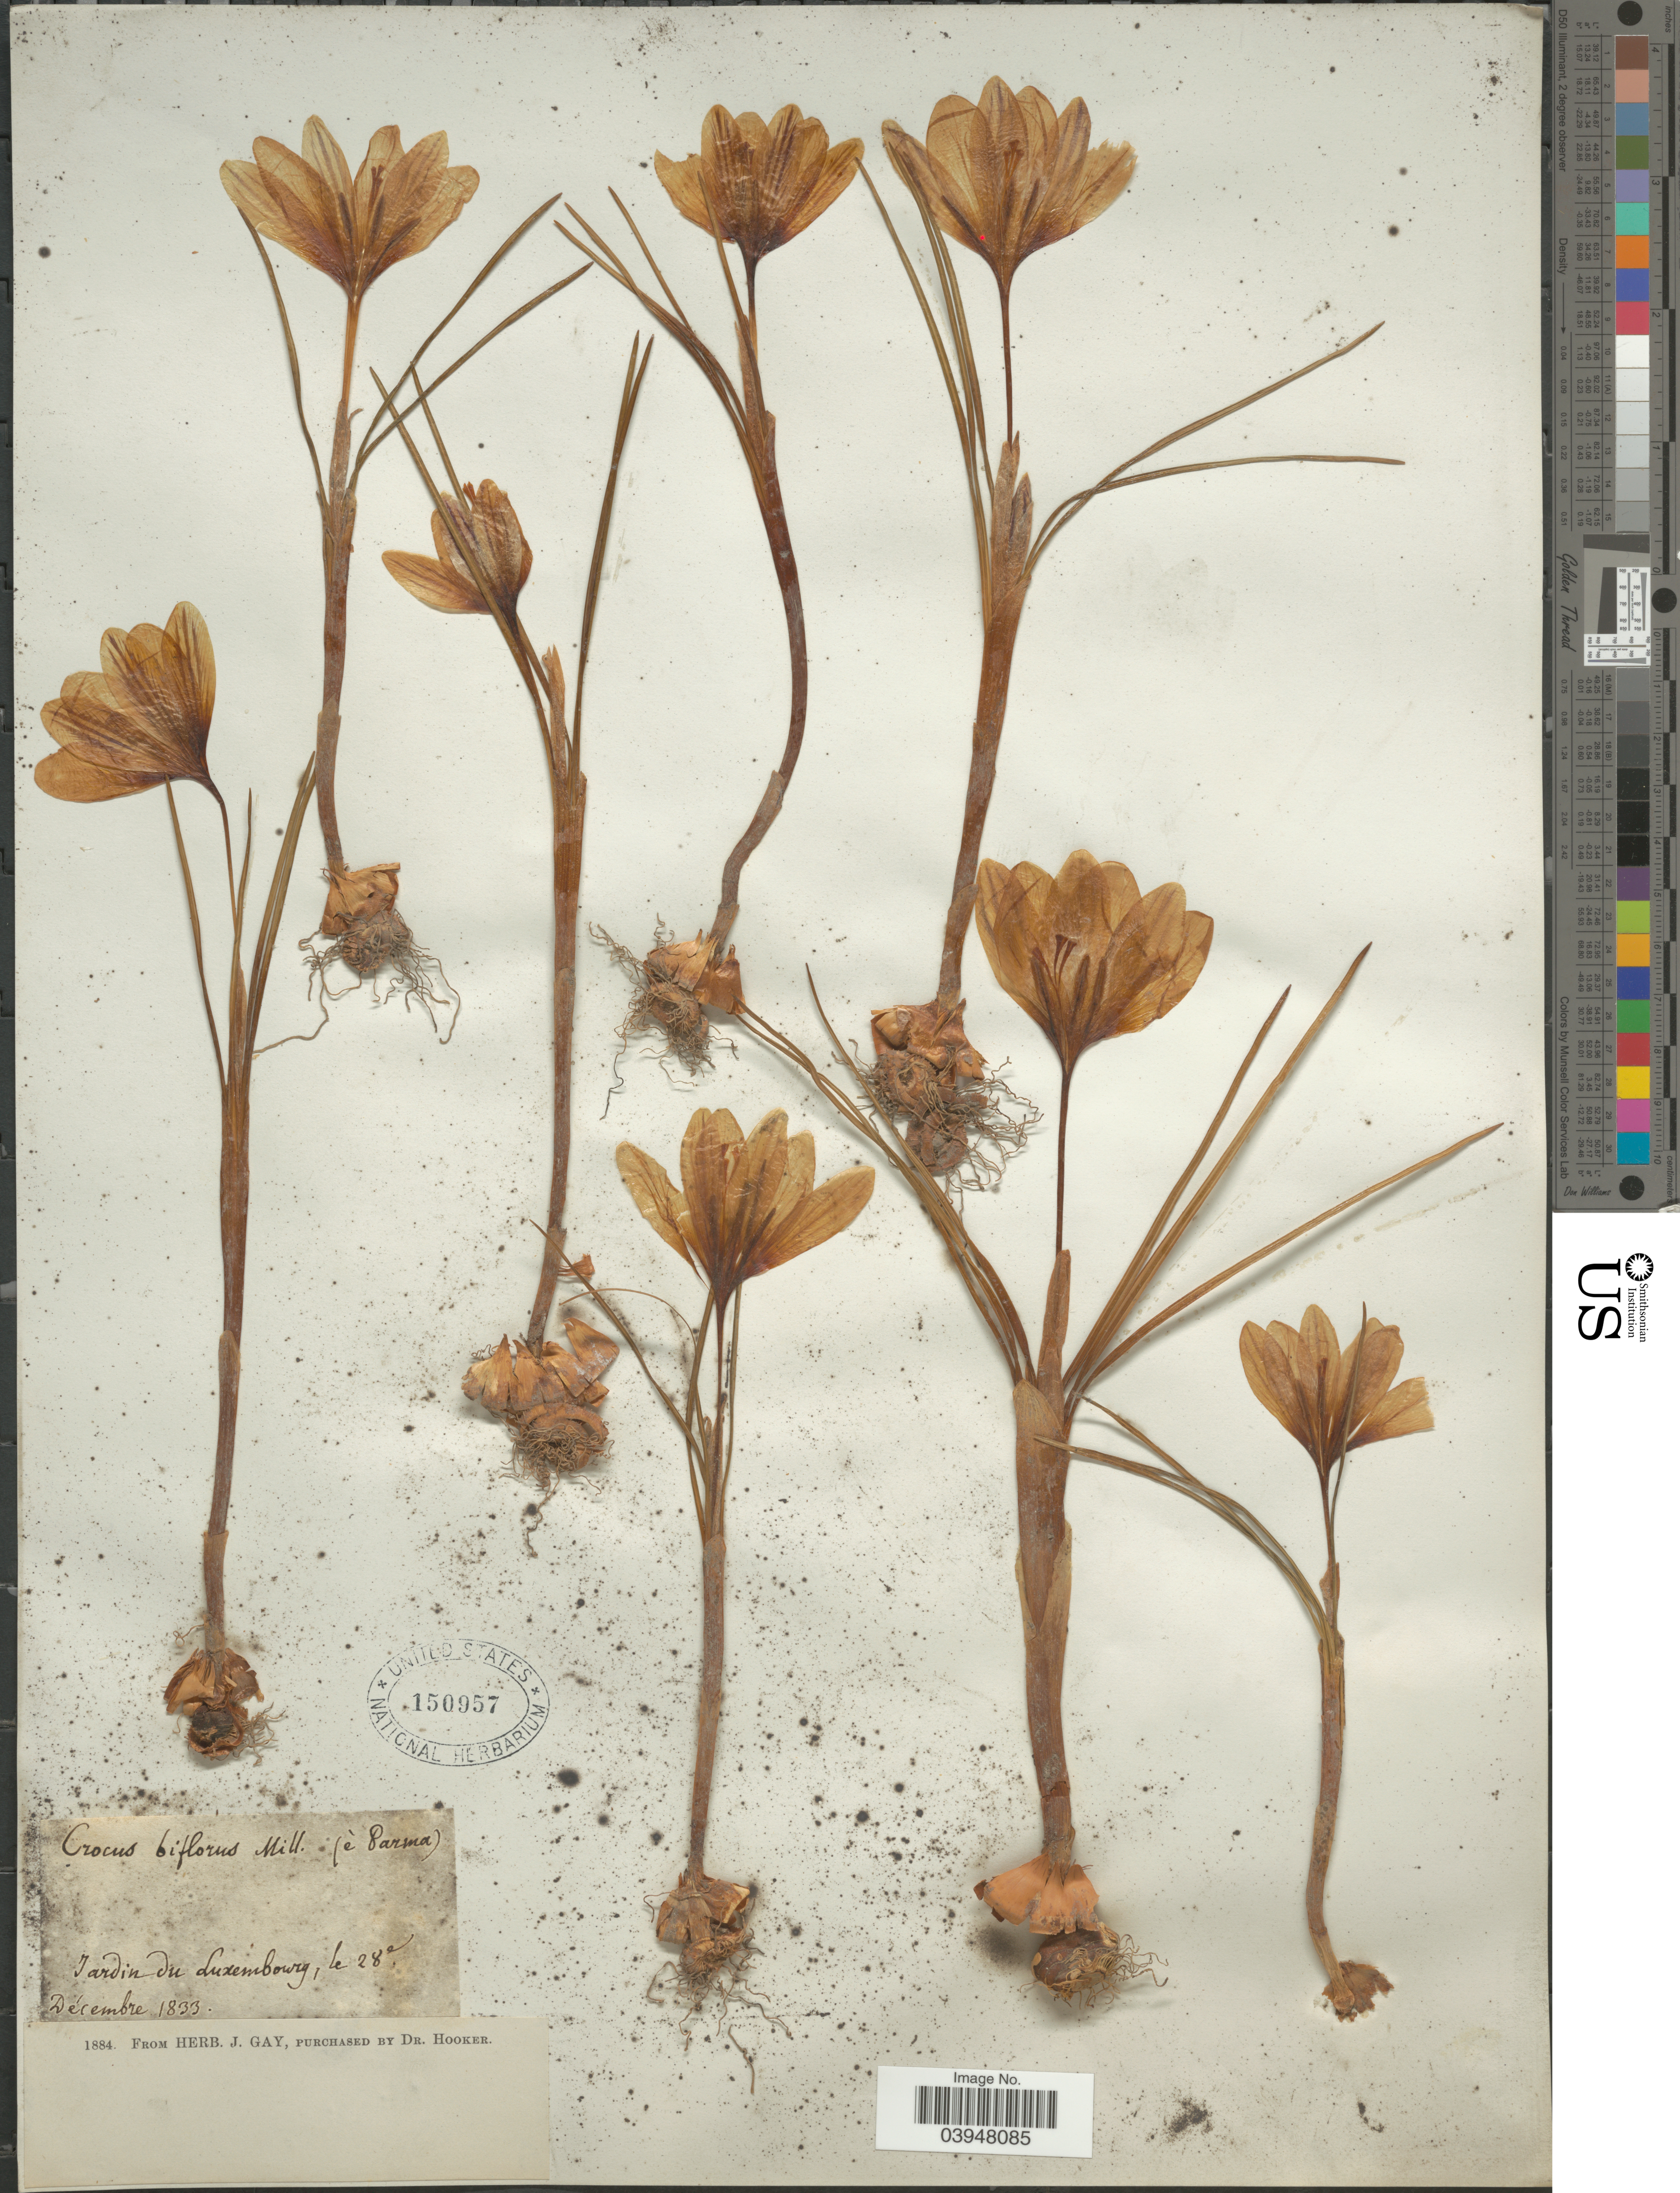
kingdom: Plantae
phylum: Tracheophyta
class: Liliopsida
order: Asparagales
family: Iridaceae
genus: Crocus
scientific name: Crocus biflorus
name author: Mill.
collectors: ex herb. J. Gay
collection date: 1833-12-28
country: Luxembourg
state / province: Luxembourg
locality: Jardin du Luxembourg.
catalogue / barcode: US 150957